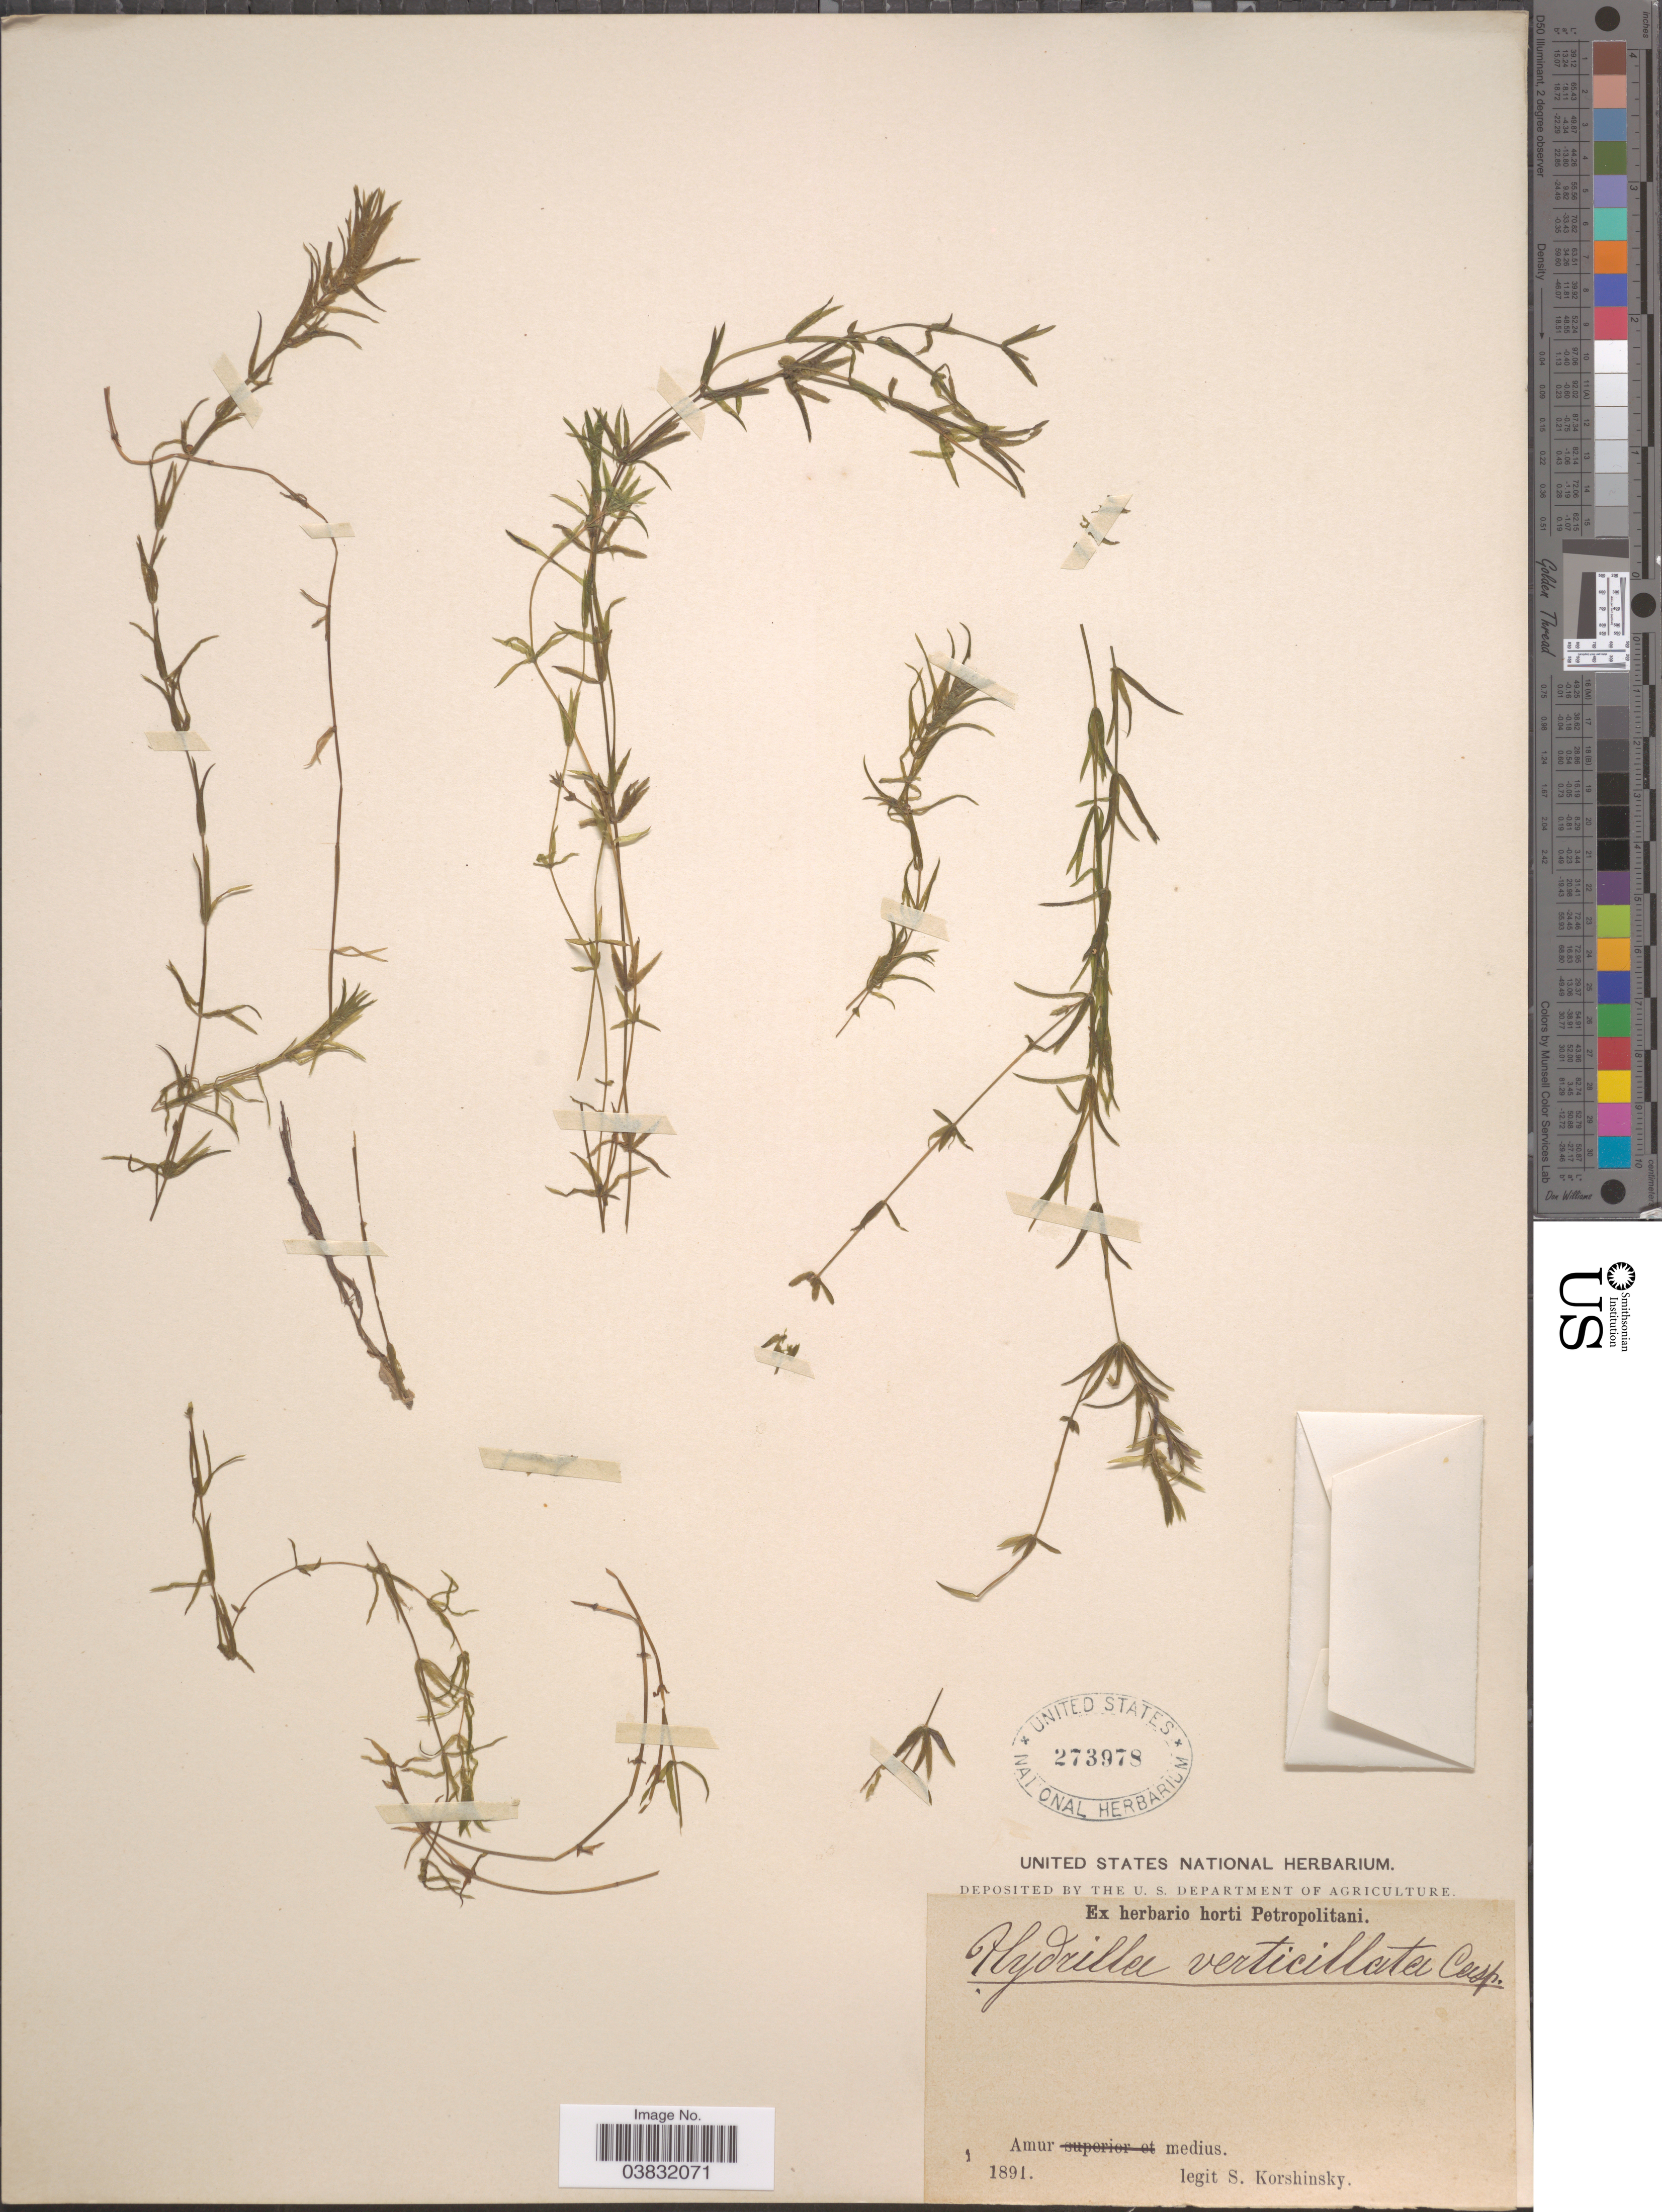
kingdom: Plantae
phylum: Tracheophyta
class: Liliopsida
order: Alismatales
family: Hydrocharitaceae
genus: Hydrilla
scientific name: Hydrilla verticillata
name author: (L. f.) Royle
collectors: S. I. Korshinsky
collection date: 1891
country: Russian Federation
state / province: Amur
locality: Amur medius.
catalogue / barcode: US 273978